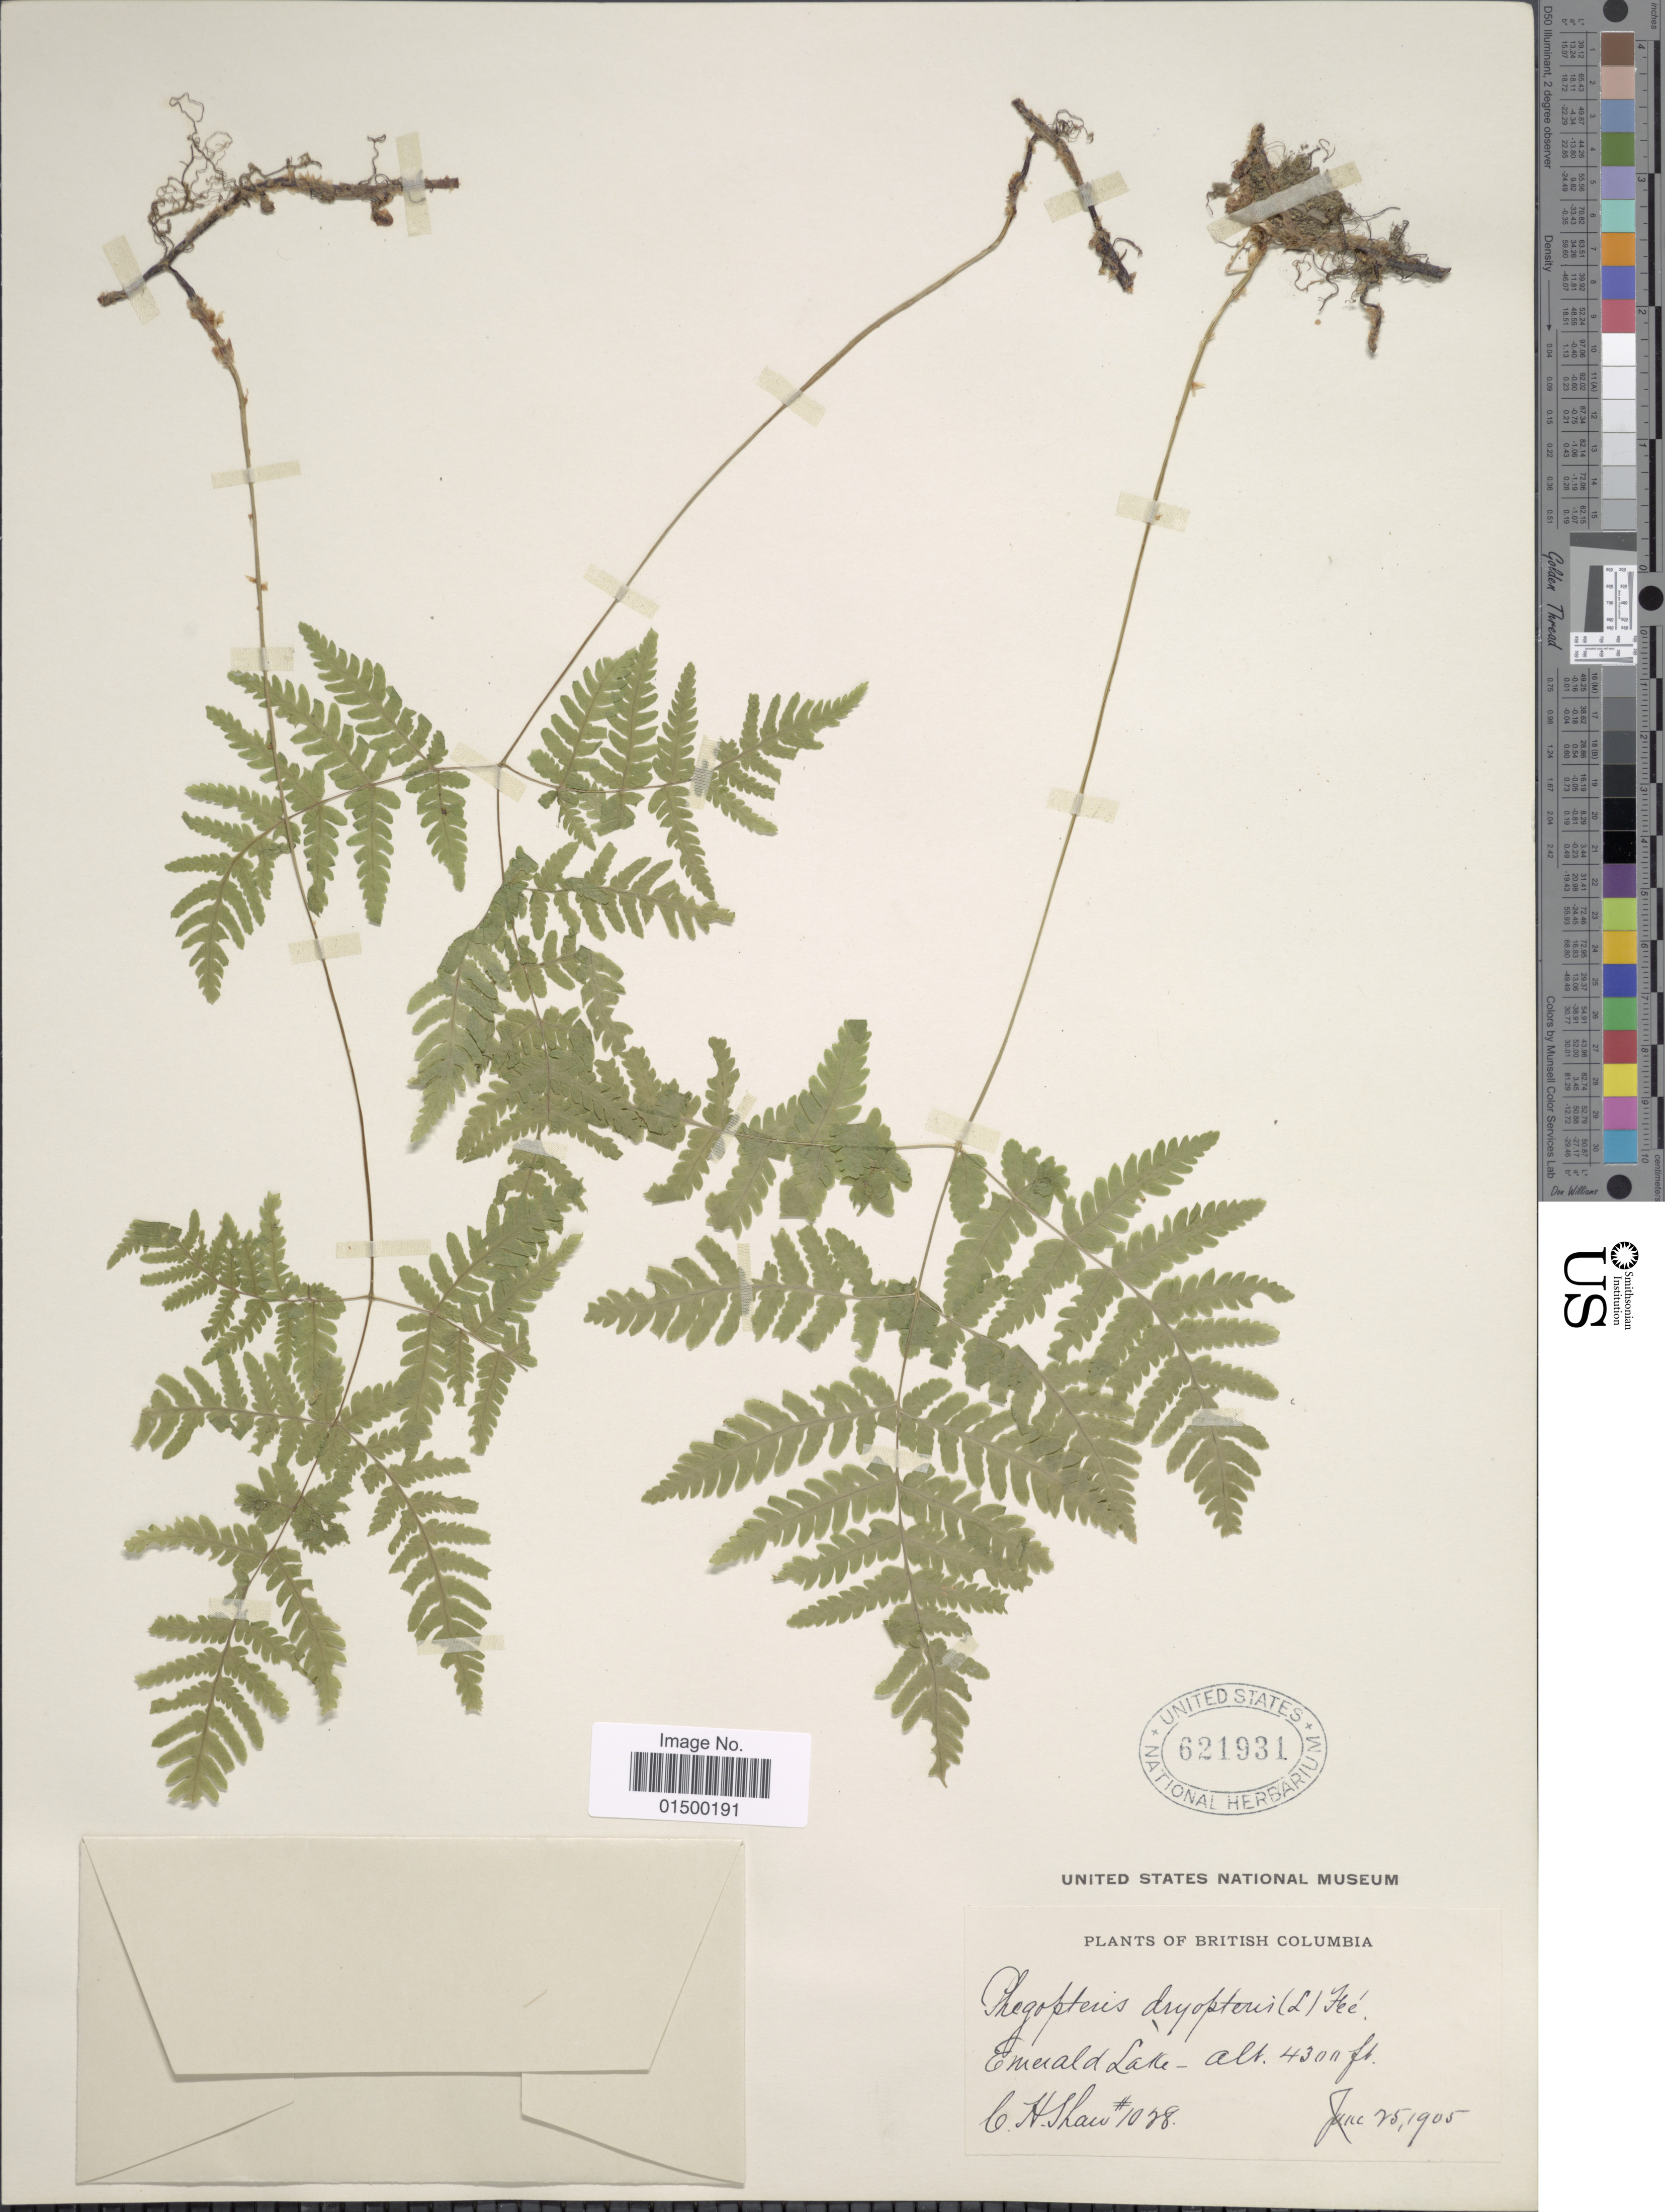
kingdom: Plantae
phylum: Tracheophyta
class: Polypodiopsida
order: Polypodiales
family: Cystopteridaceae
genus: Gymnocarpium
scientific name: Gymnocarpium disjunctum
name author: (Rupr.) Ching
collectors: C. H. Shaw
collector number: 1028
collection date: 1905-06-25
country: Canada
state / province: British Columbia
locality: Emirald Lake.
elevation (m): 1036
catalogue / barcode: US 621931